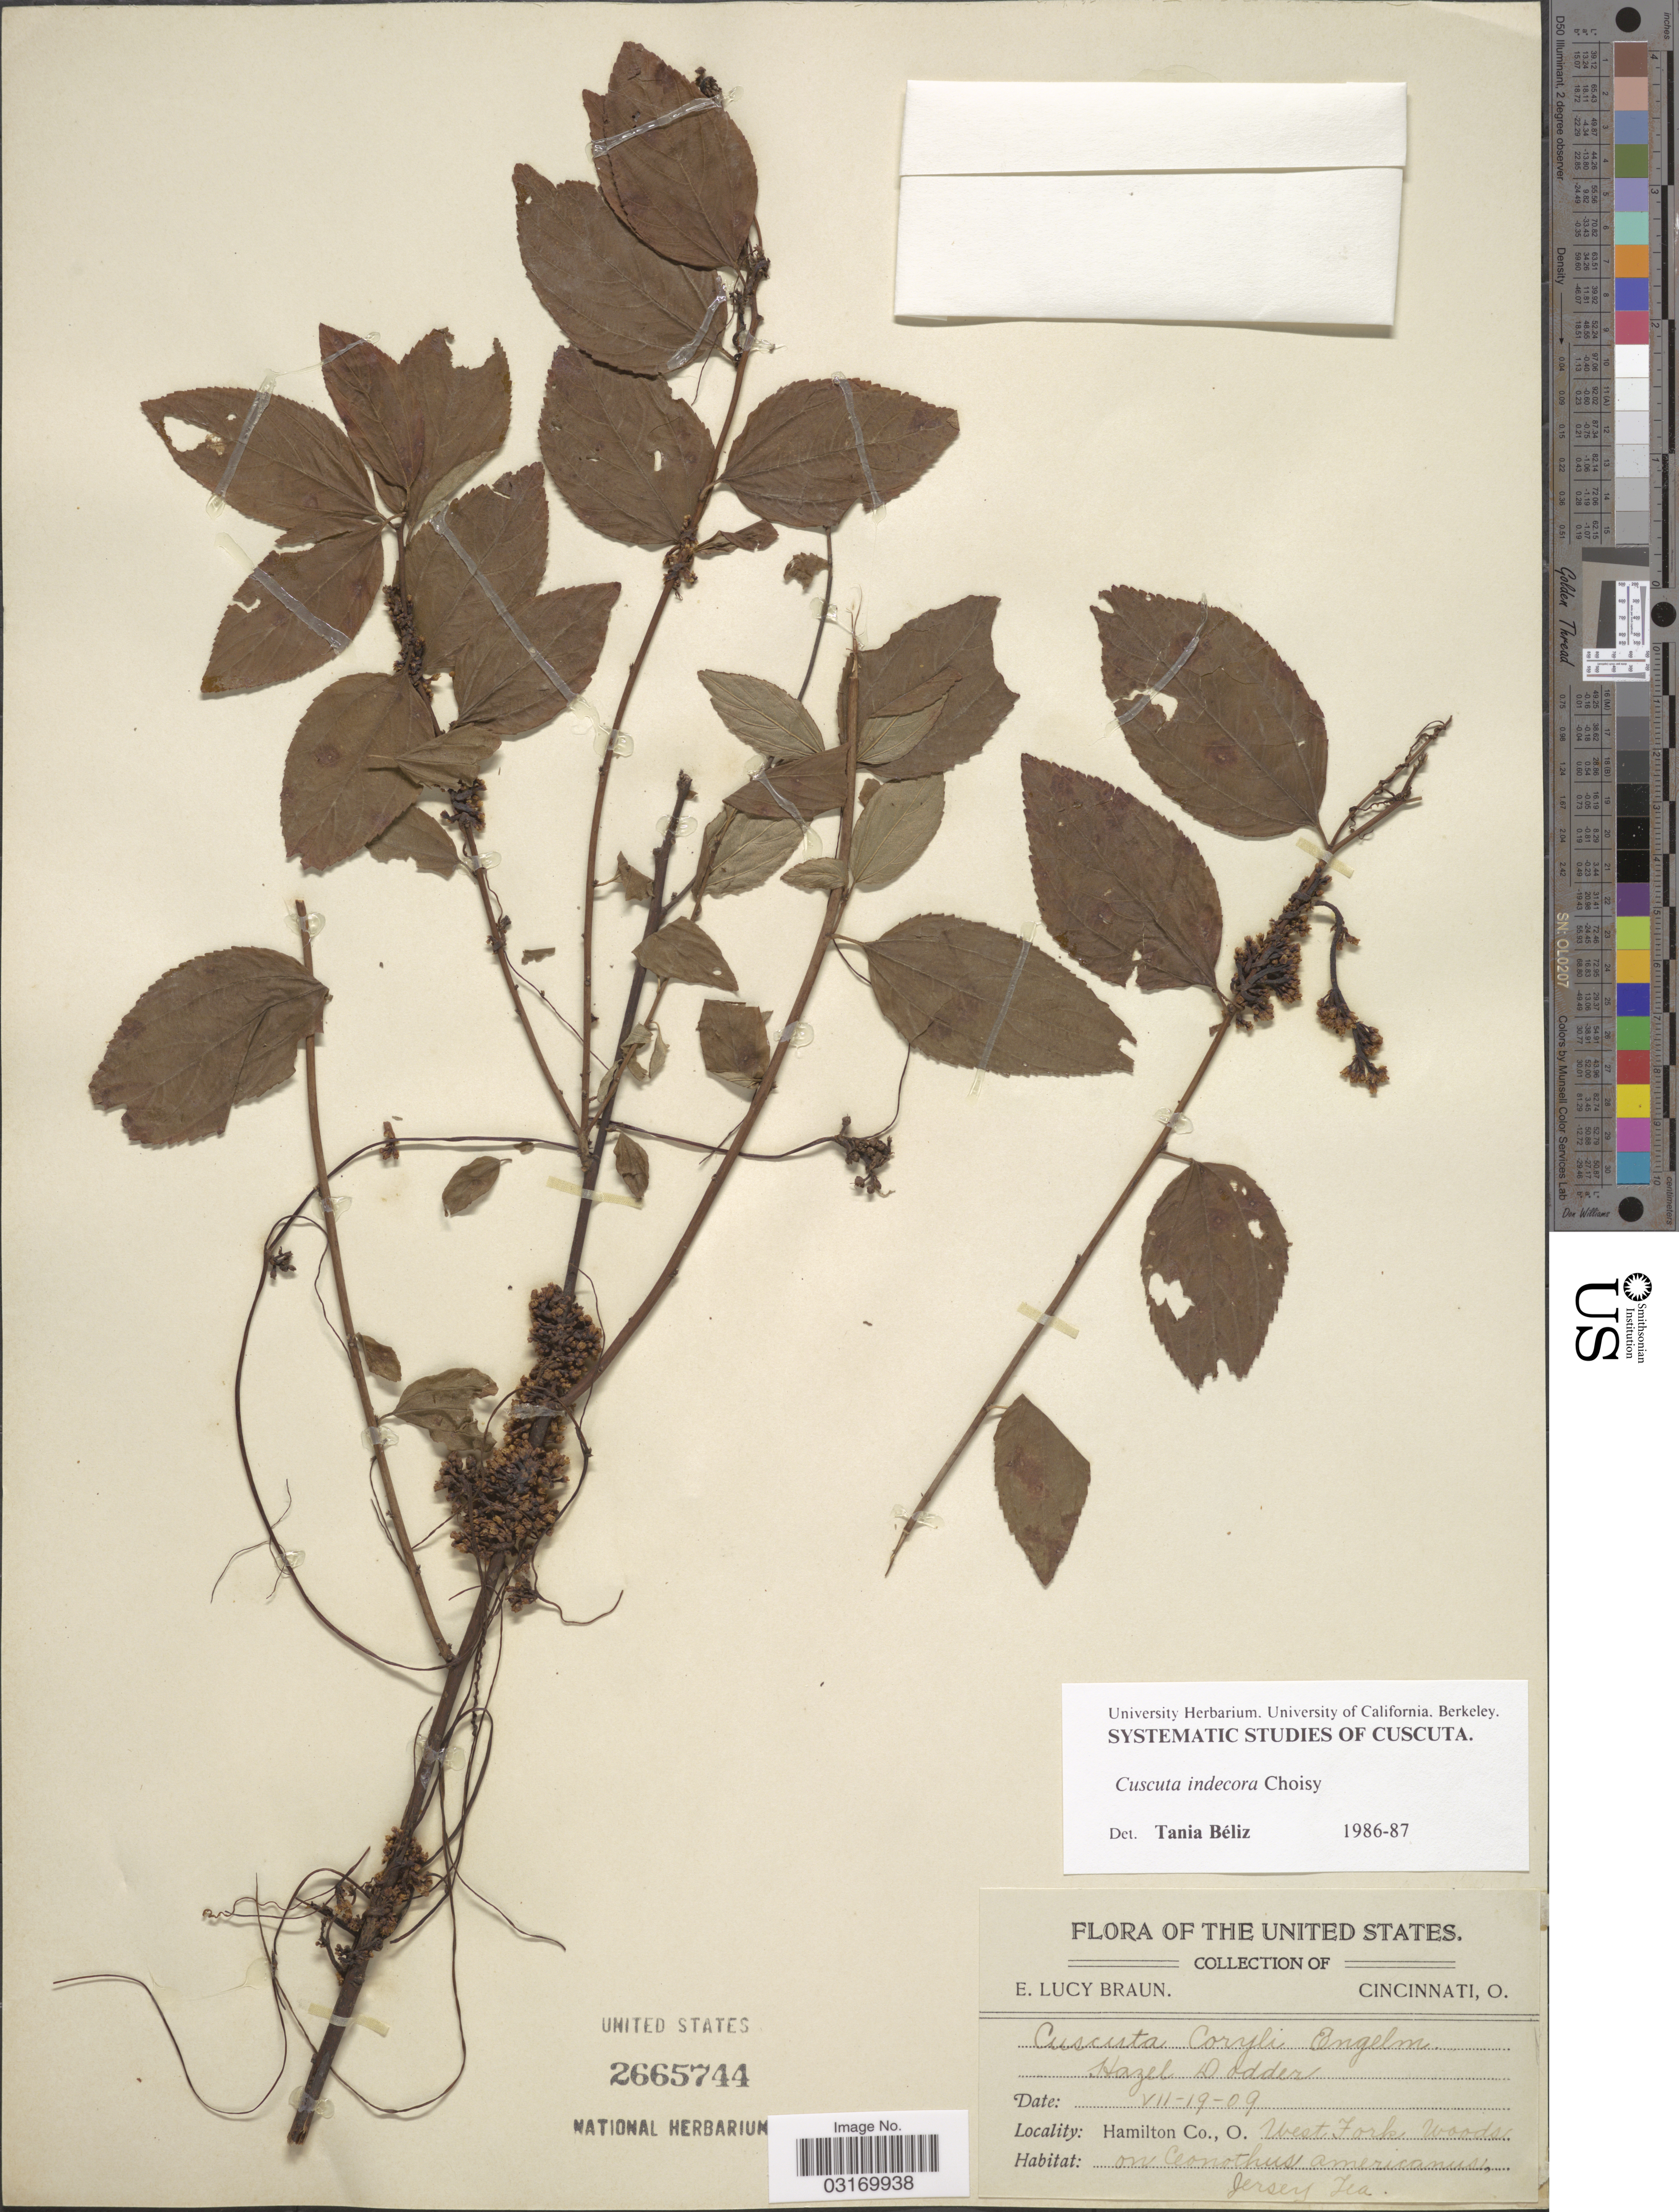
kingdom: Plantae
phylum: Tracheophyta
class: Magnoliopsida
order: Solanales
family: Convolvulaceae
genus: Cuscuta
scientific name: Cuscuta indecora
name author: Choisy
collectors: E. L. Braun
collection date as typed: Transcribed d/m/y: 19/7/9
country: United States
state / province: Ohio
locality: West Fork Woods. Jersey Tea. [unsure placement]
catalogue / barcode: US 2665744